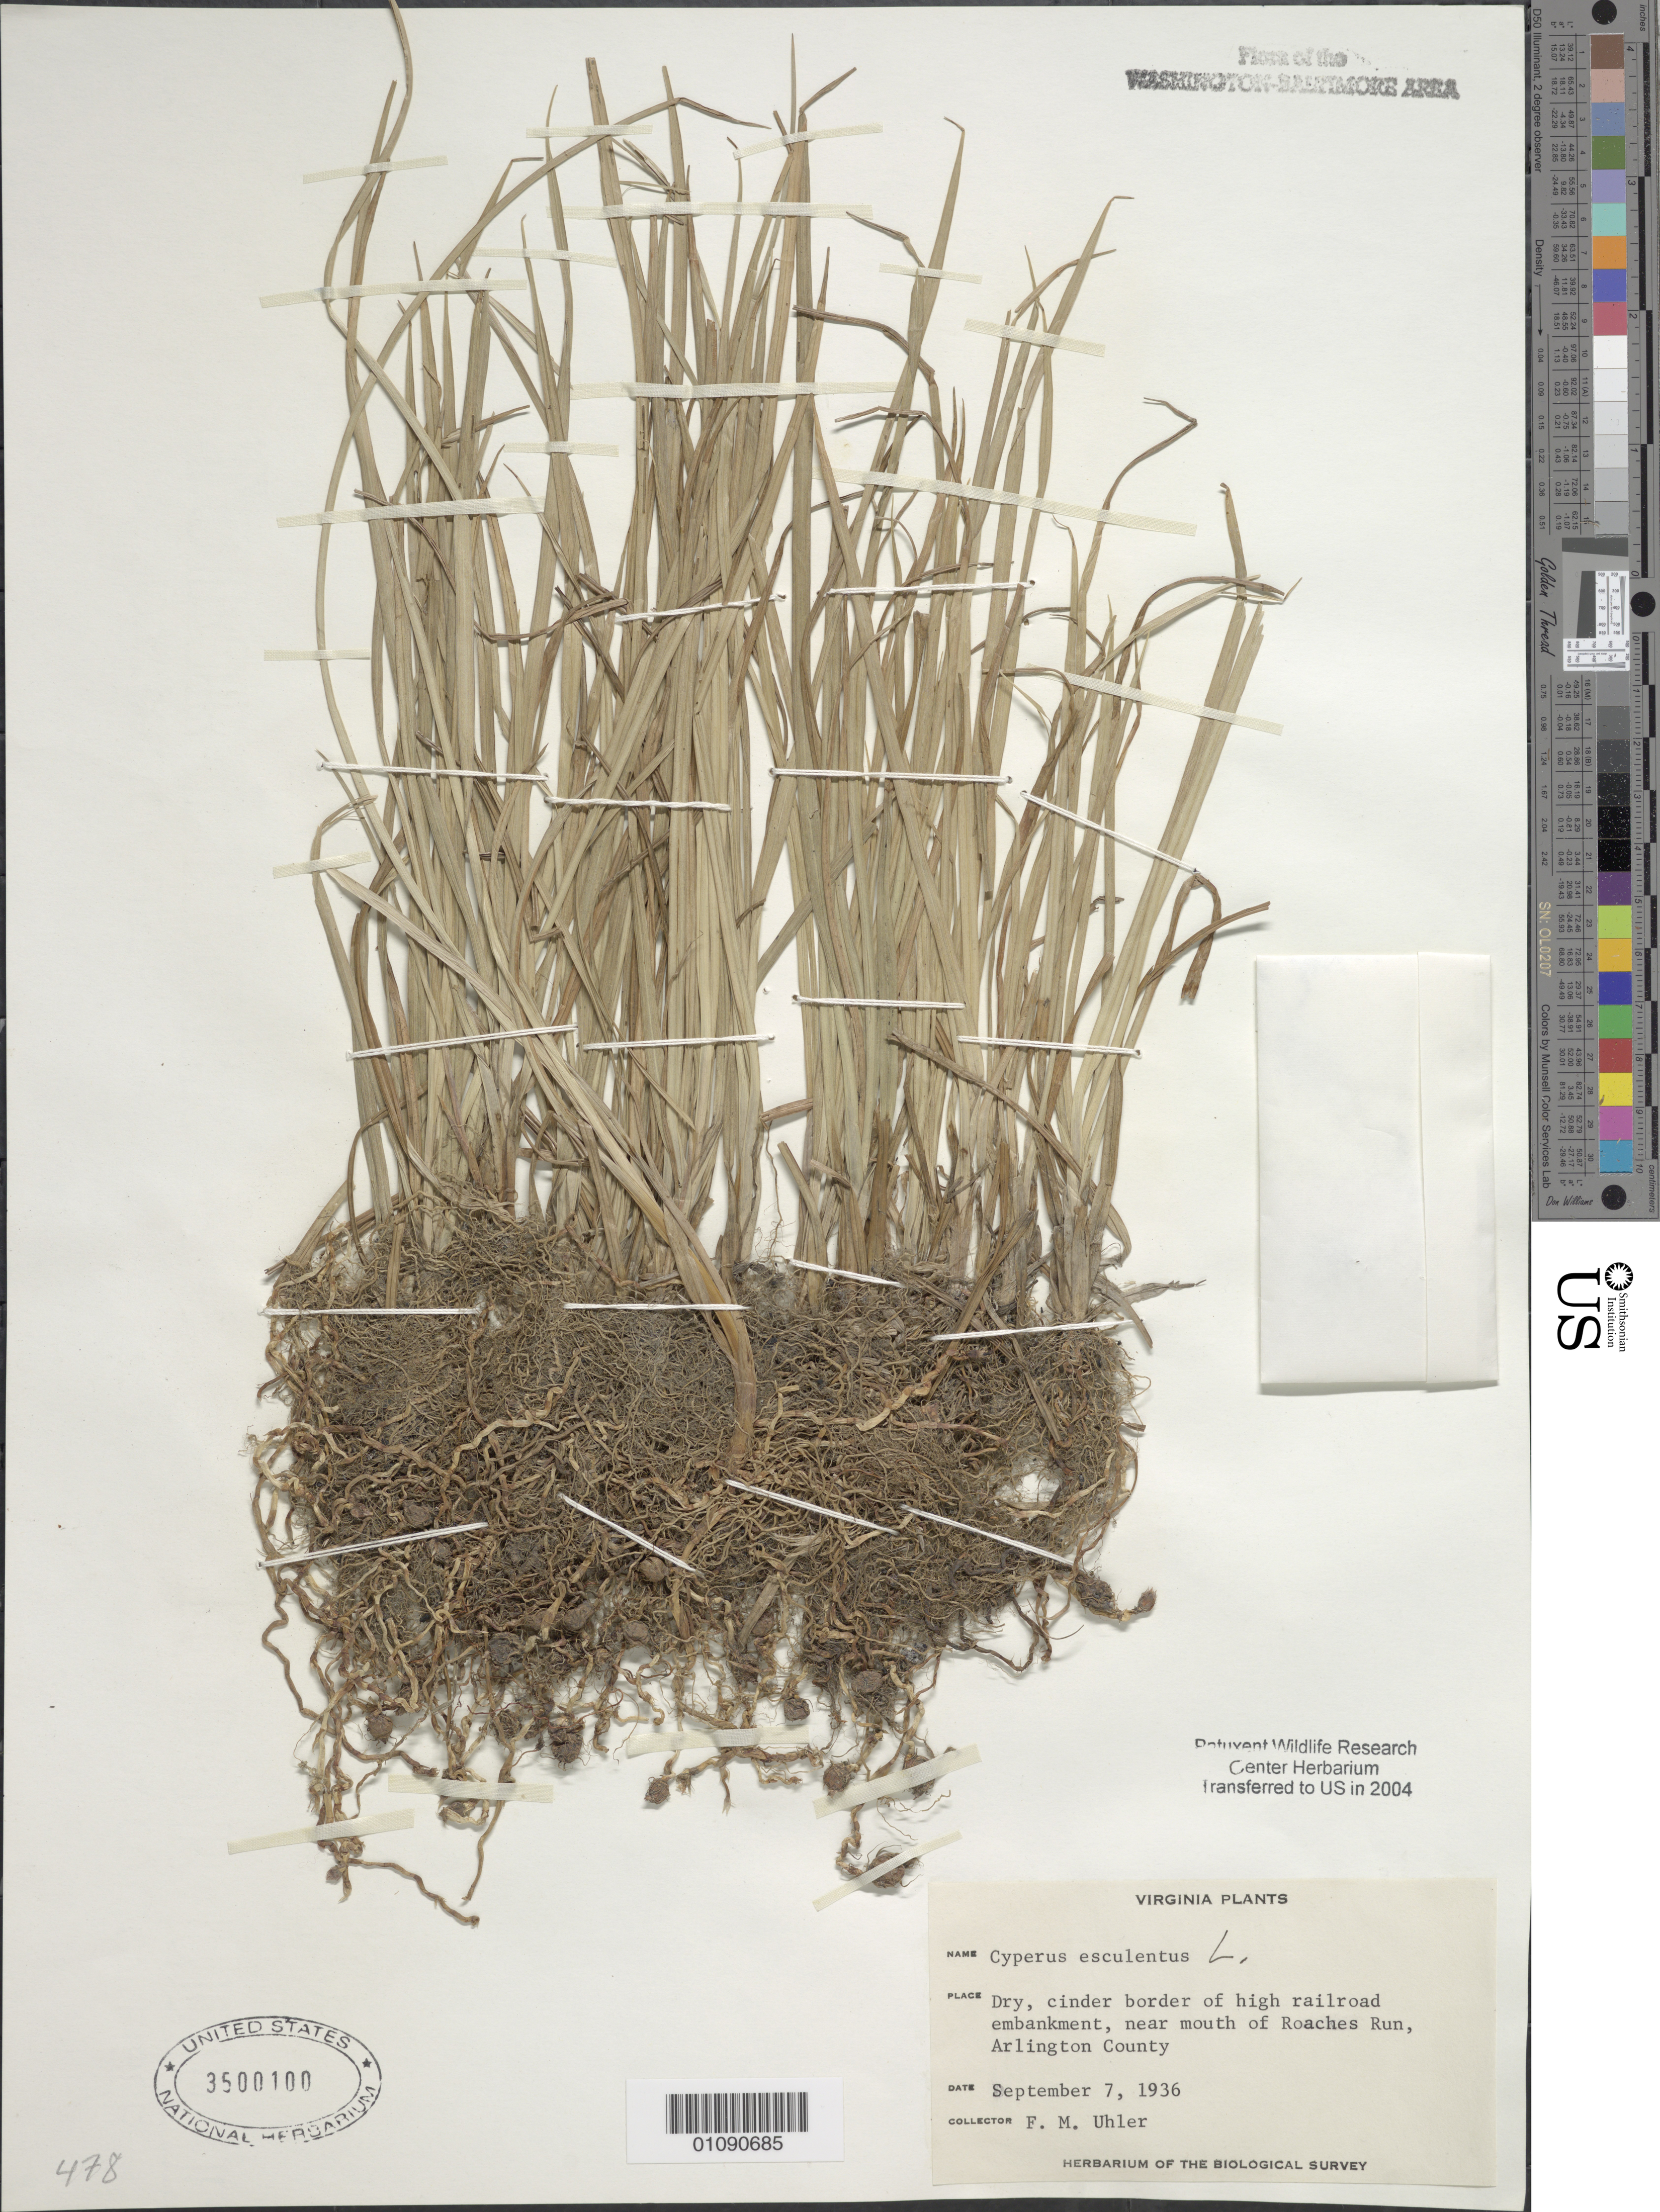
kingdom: Plantae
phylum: Tracheophyta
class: Liliopsida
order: Poales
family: Cyperaceae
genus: Cyperus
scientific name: Cyperus esculentus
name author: L.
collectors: F. M. Uhler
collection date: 1936-09-07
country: United States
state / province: Virginia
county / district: Arlington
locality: Border of high railroad embankment, near mouth of Roaches Run.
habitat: Dry cinder border of railroad embankment.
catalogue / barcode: US 3500100